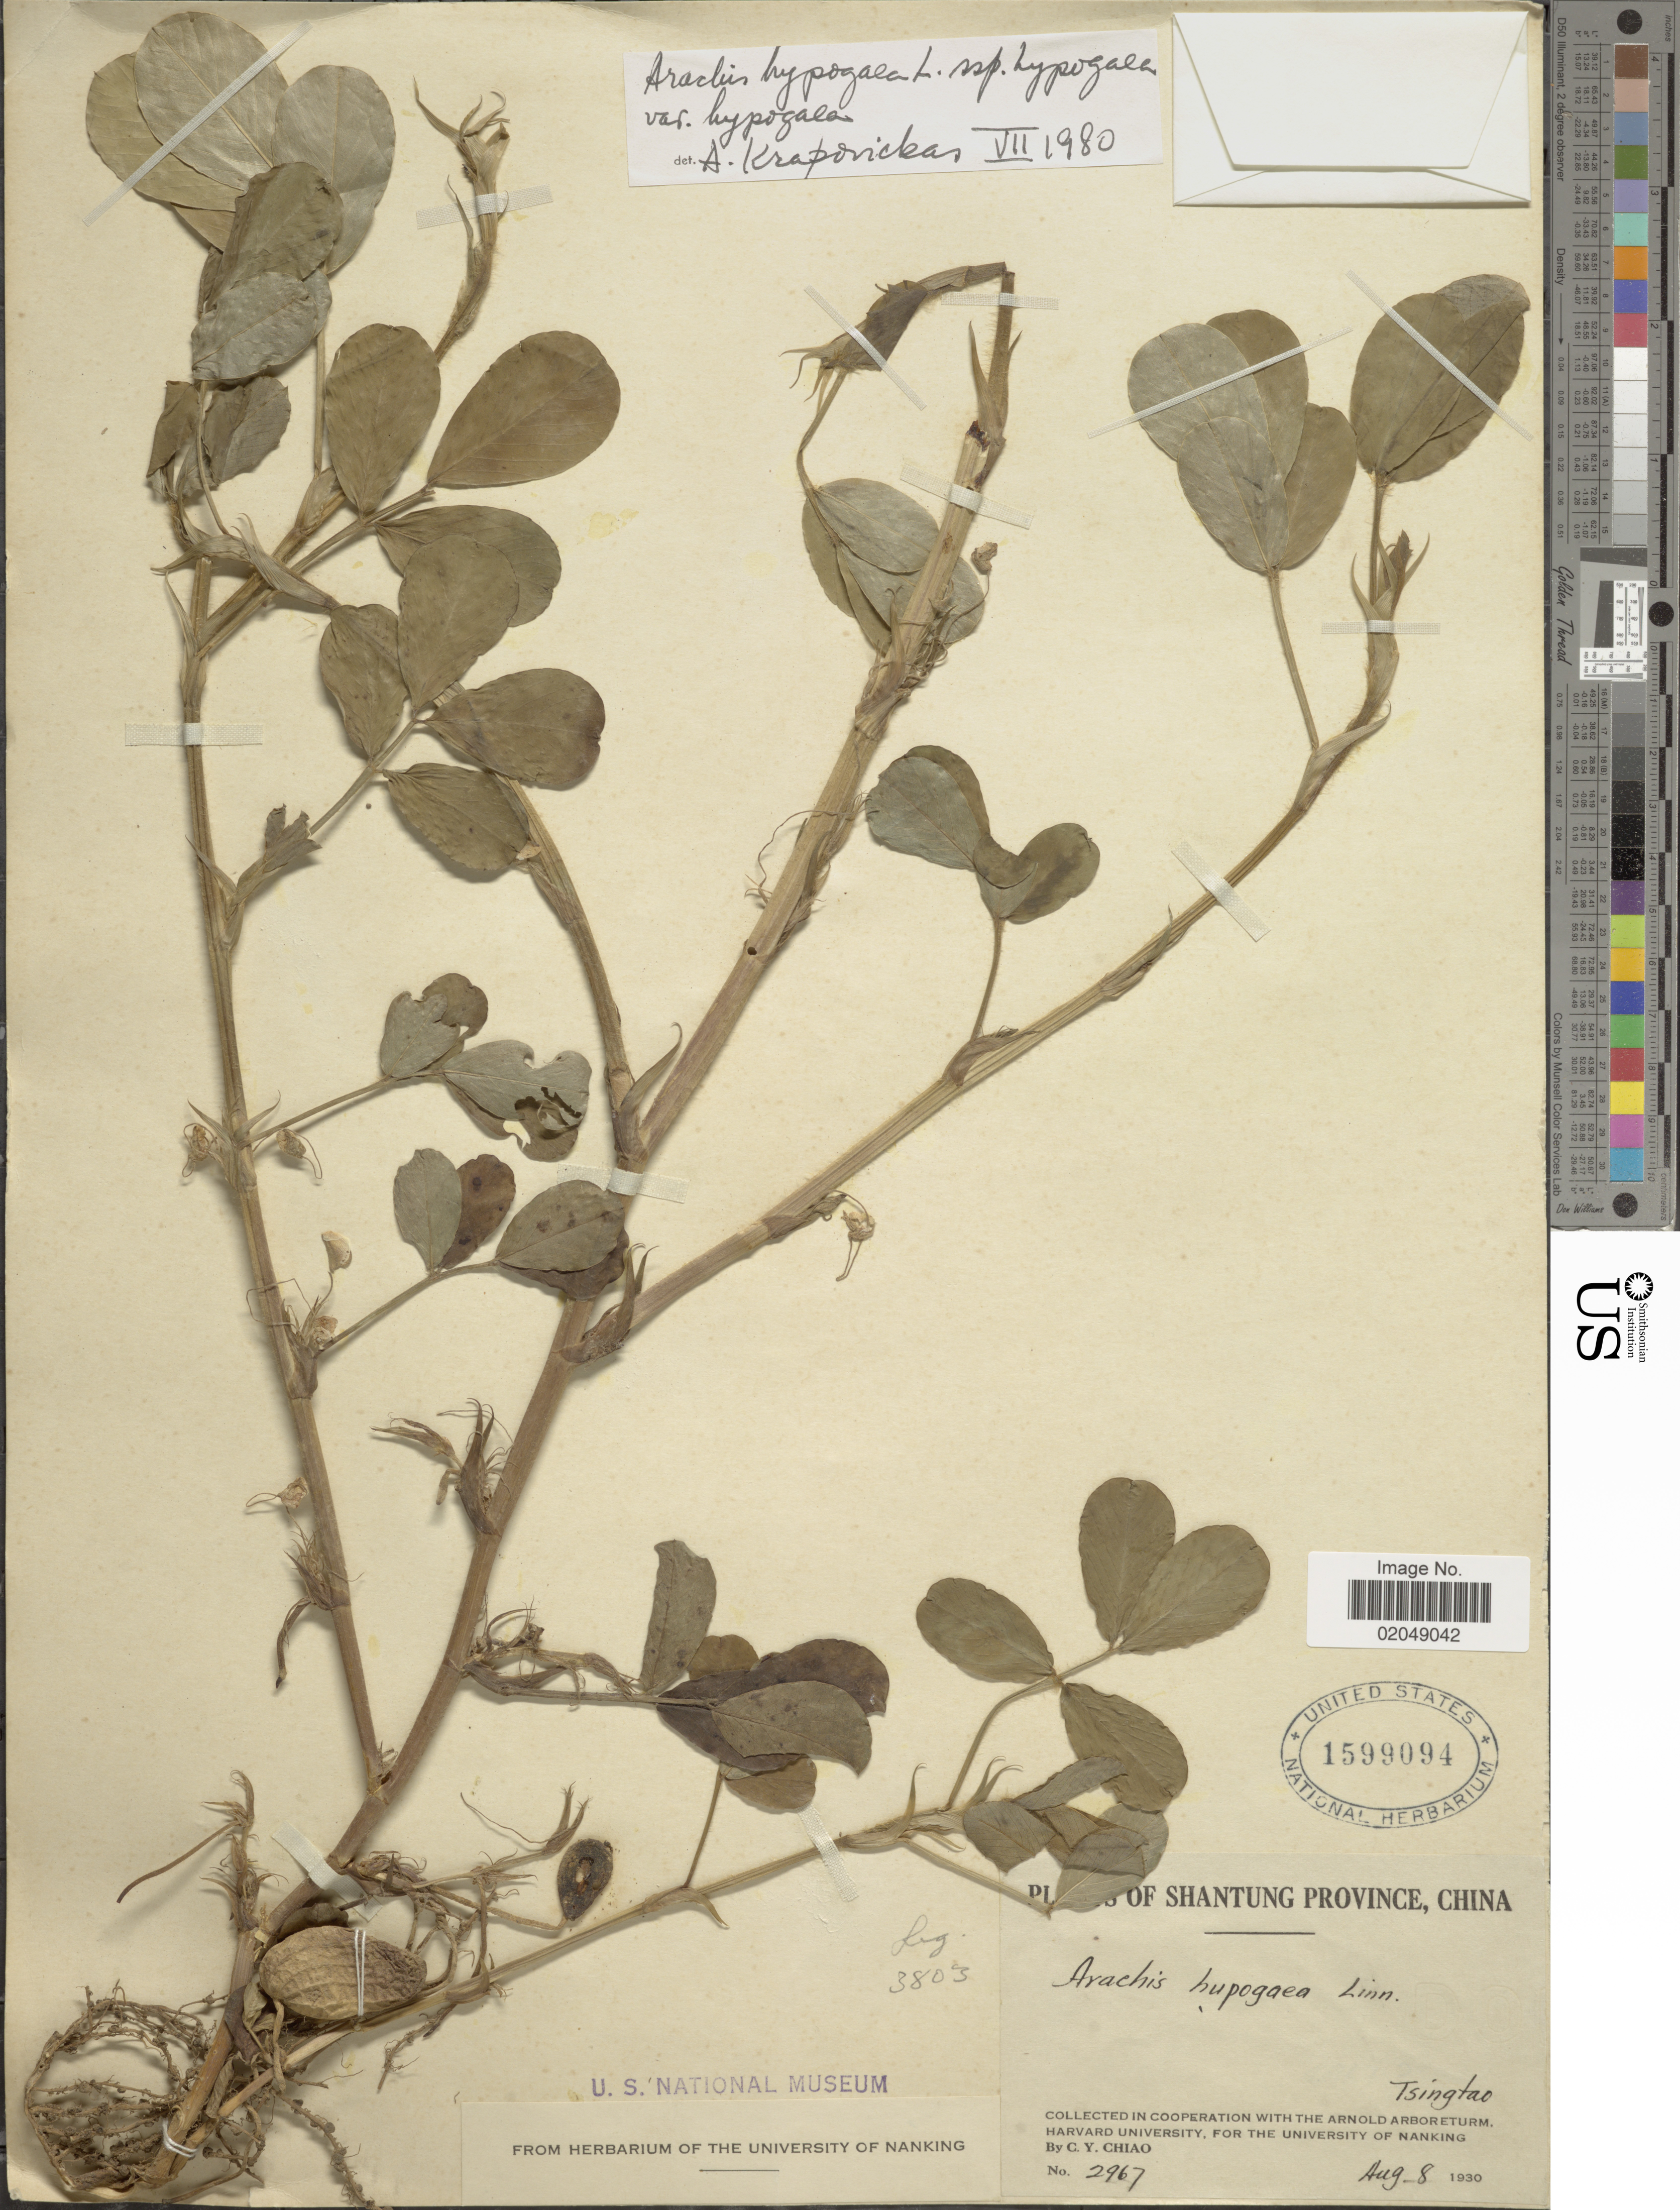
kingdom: Plantae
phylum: Tracheophyta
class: Magnoliopsida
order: Fabales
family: Fabaceae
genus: Arachis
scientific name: Arachis hypogaea subsp. hypogaea var. hirsuta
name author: Köhler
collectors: C. Y. Chiao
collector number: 2967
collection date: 1930-08-08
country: China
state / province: Shandong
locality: Shantung Province, Tsingtao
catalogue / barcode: US 1599094